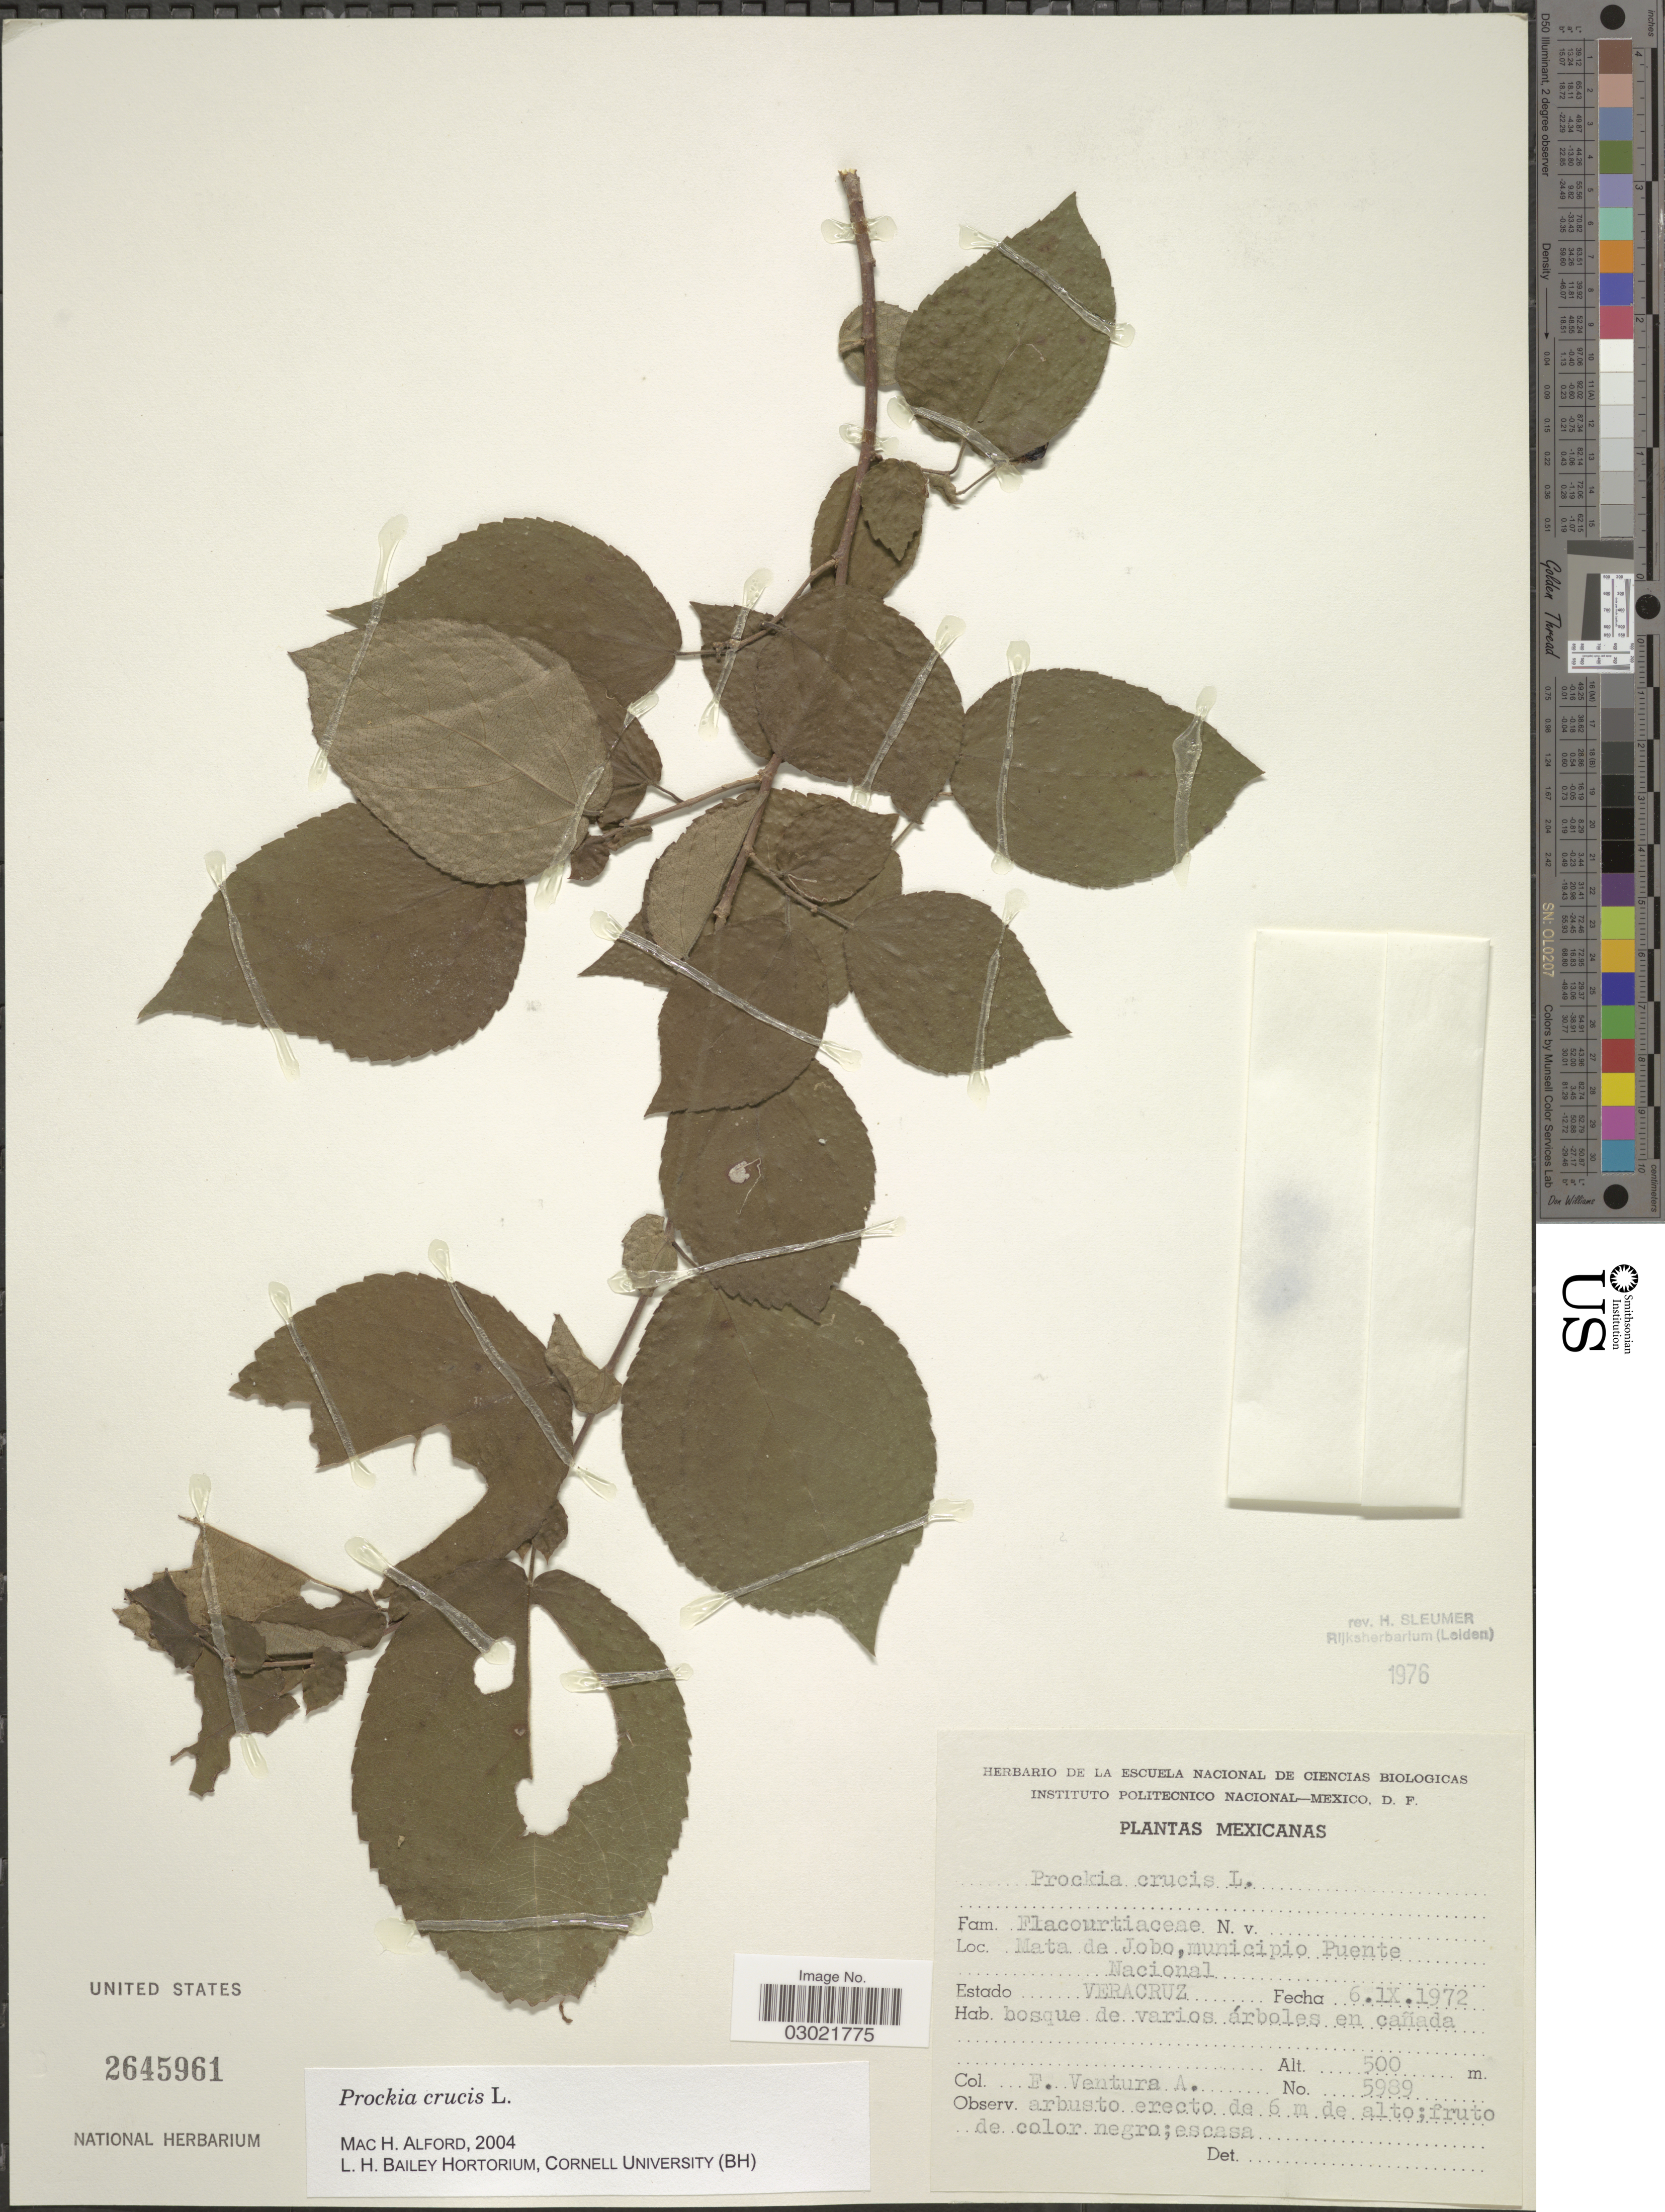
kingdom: Plantae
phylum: Tracheophyta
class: Magnoliopsida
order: Malpighiales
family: Salicaceae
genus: Prockia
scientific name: Prockia crucis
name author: P. Browne ex L.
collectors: F. Ventura A.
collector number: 5989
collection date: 1972-09-06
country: Mexico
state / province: Veracruz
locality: Mata de Jobo, municipio Puente Nacional. Veracruz.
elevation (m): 500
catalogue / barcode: US 2645961